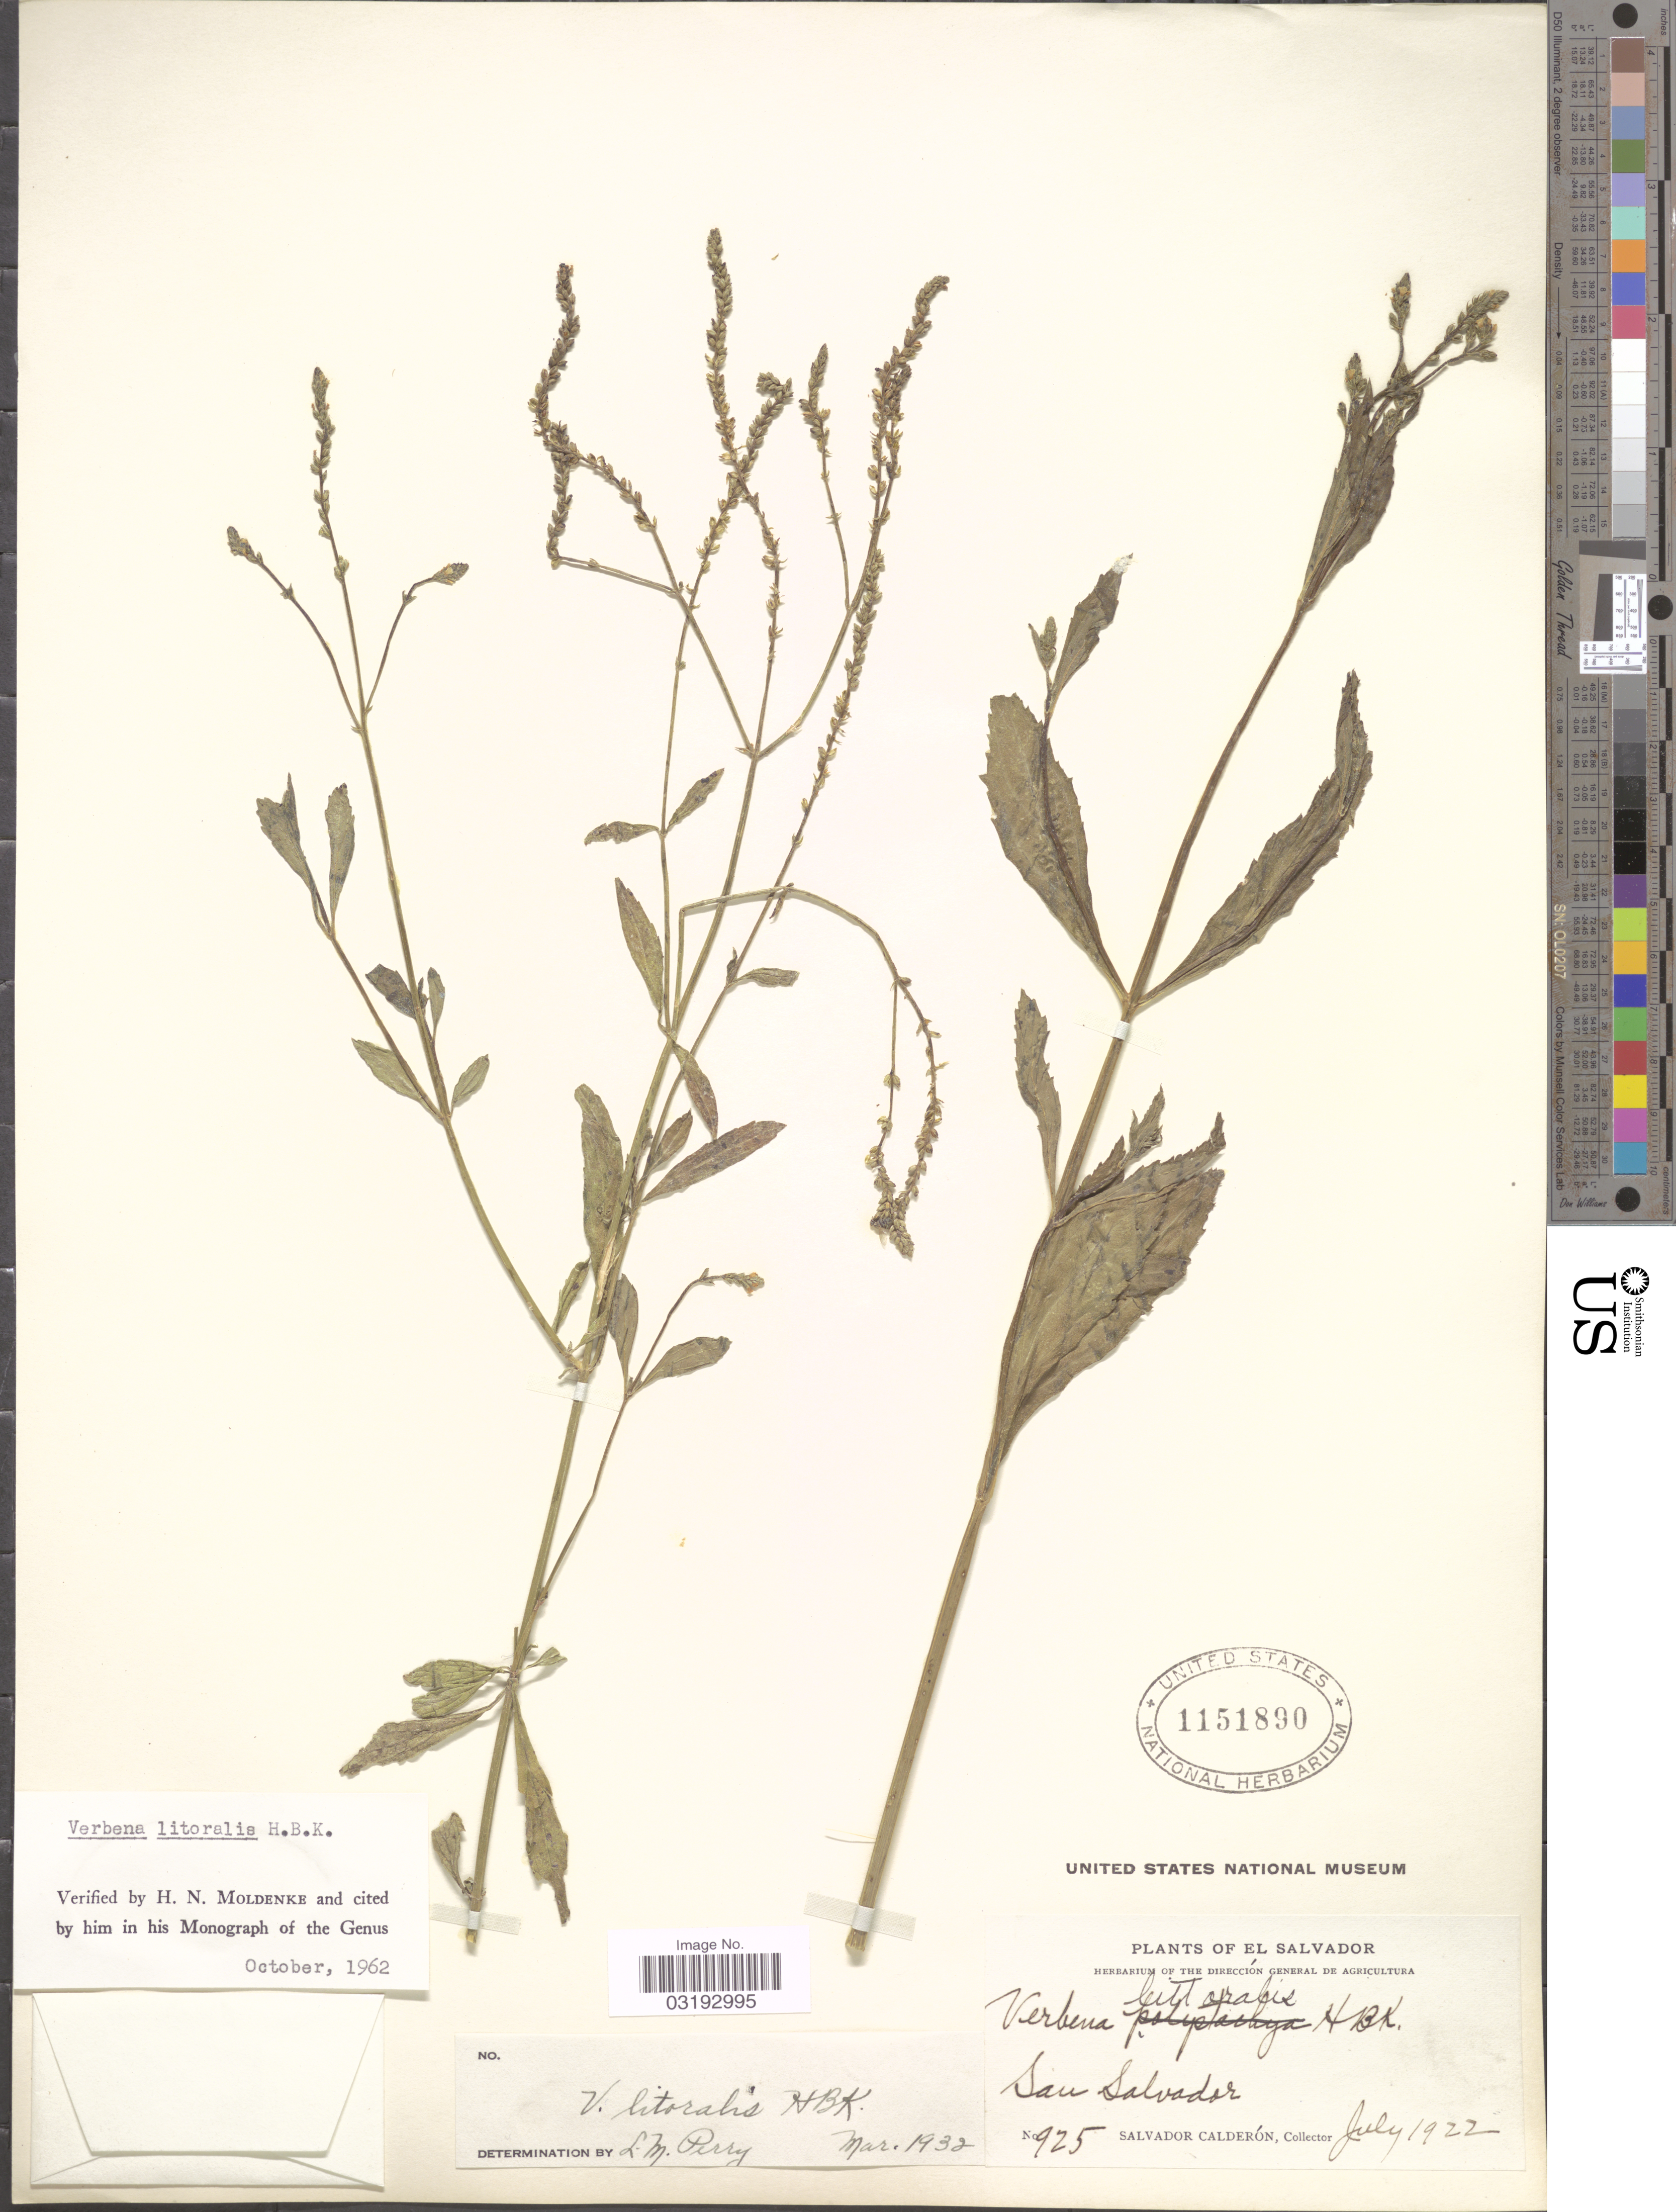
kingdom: Plantae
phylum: Tracheophyta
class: Magnoliopsida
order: Lamiales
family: Verbenaceae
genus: Verbena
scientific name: Verbena litoralis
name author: Kunth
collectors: S. Calderón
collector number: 925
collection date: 1922-07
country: El Salvador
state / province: San Salvador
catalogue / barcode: US 1151890